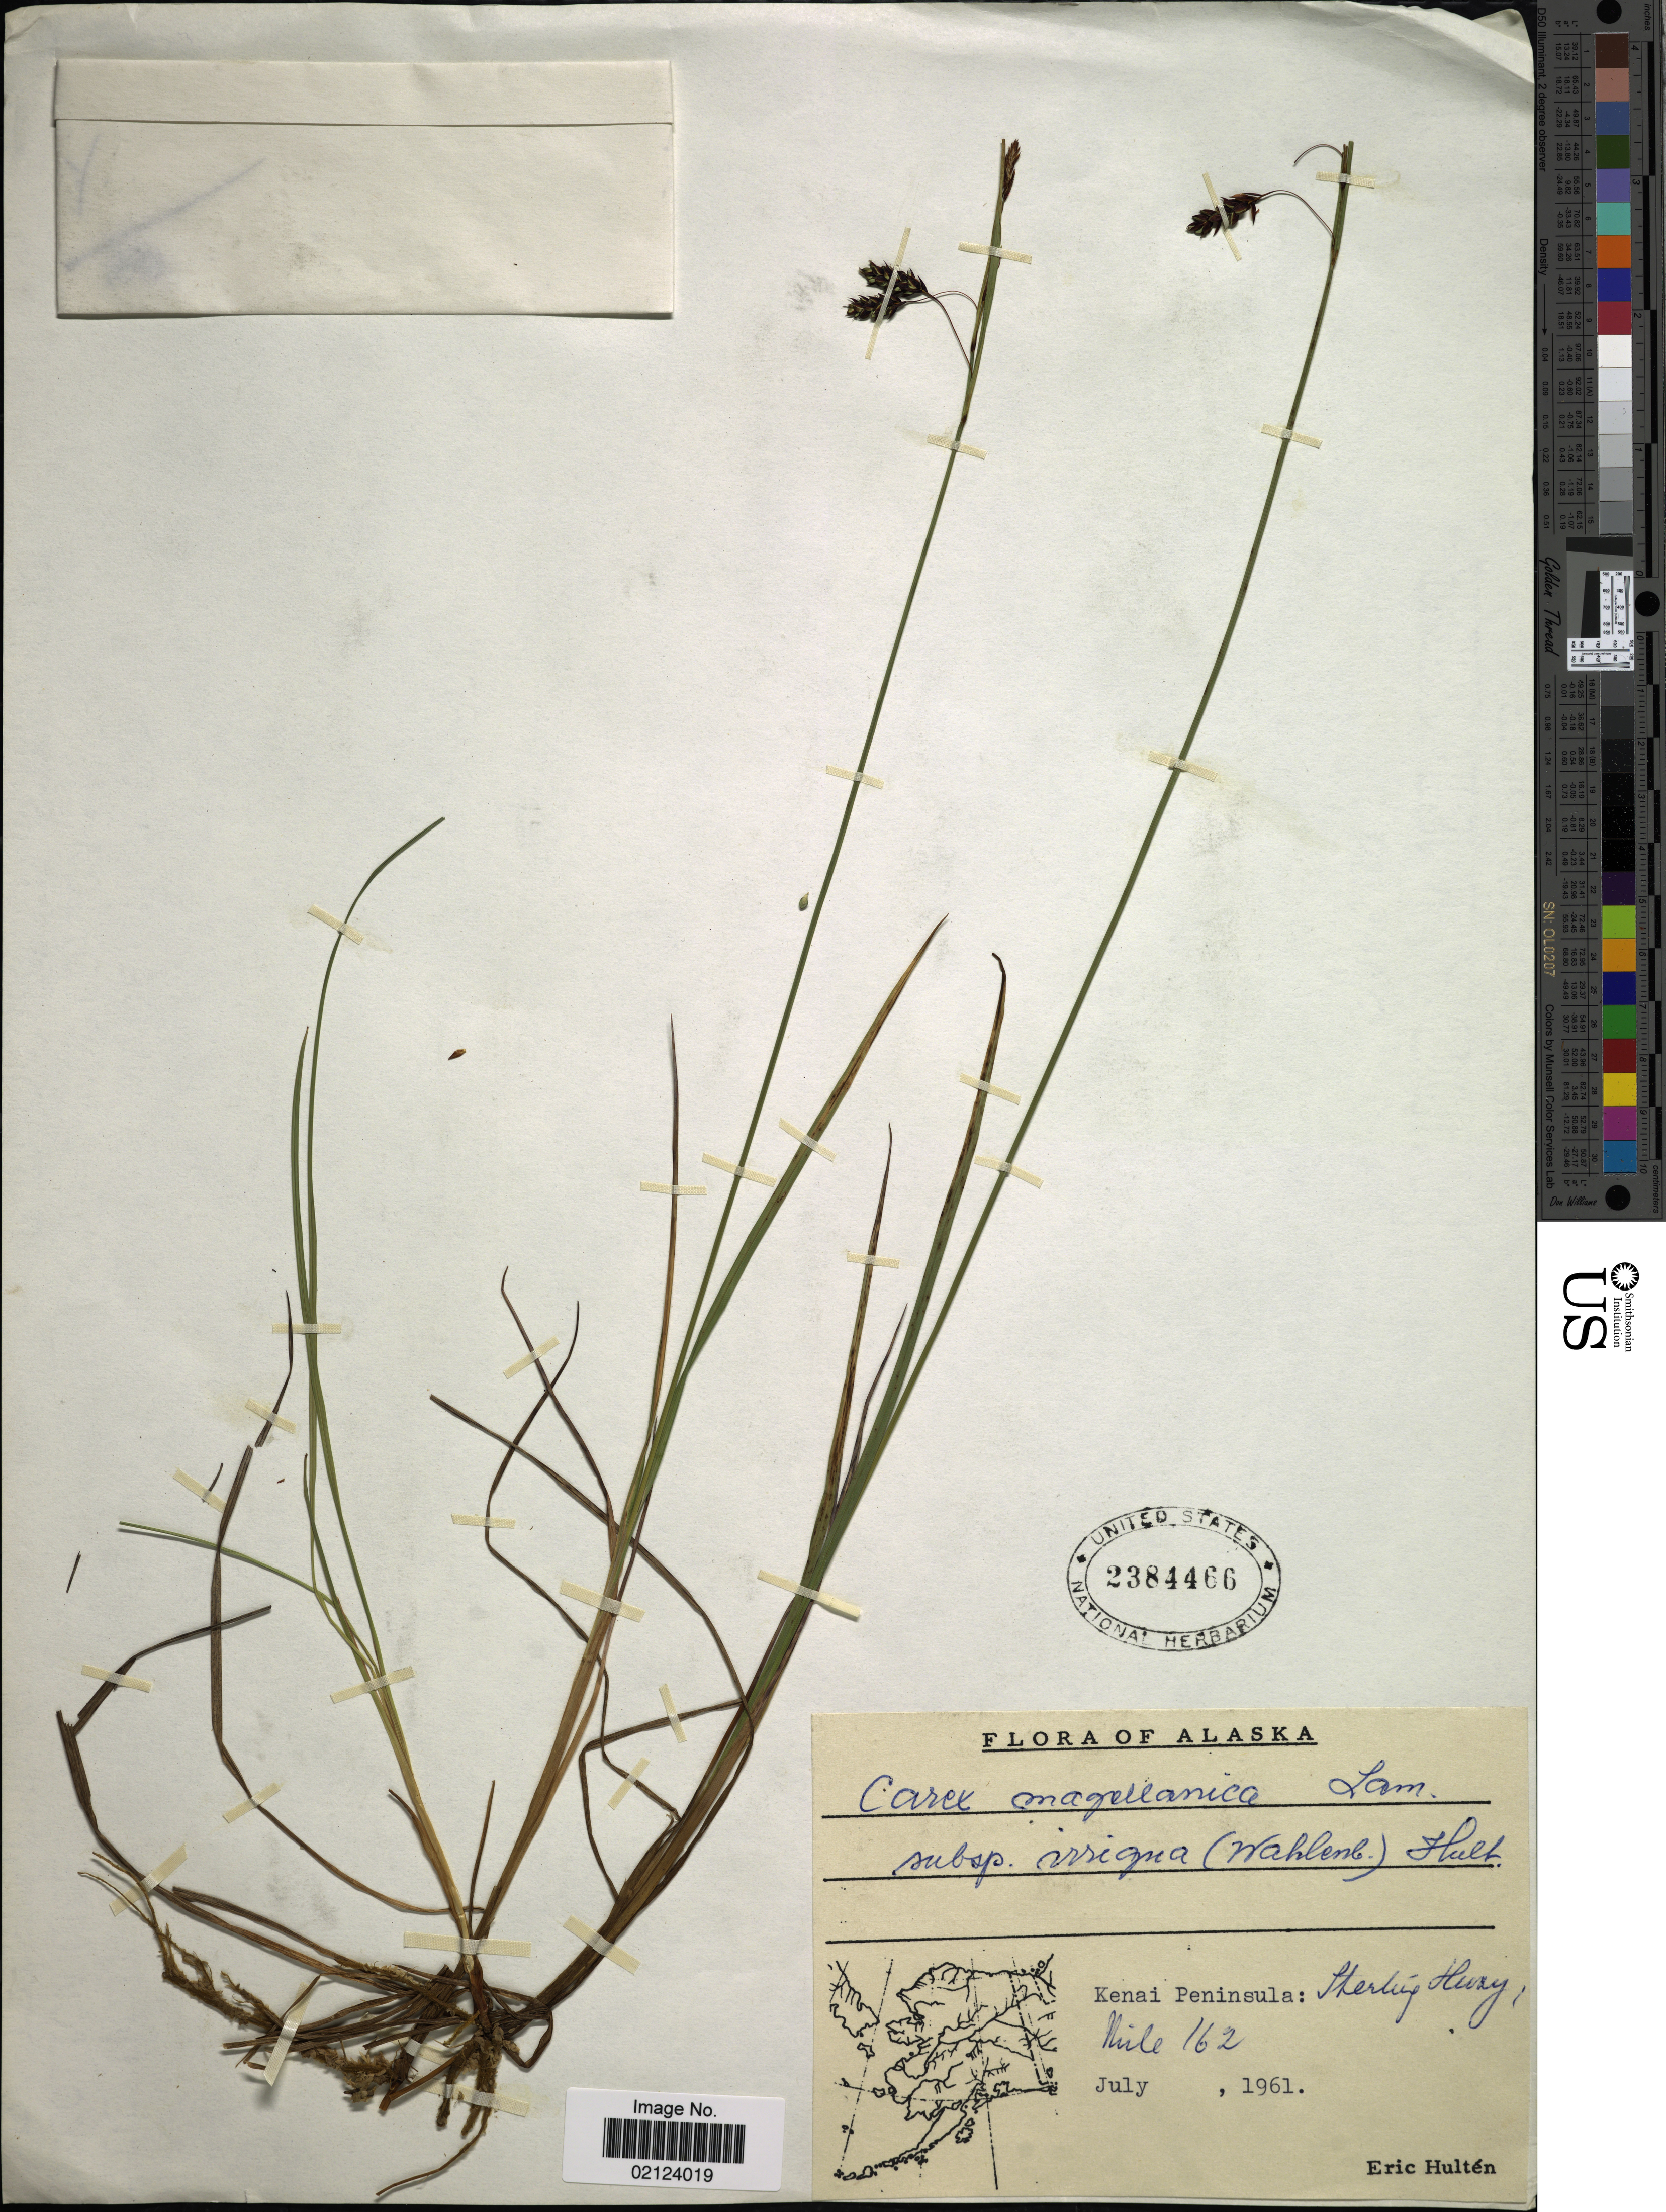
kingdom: Plantae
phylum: Tracheophyta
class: Liliopsida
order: Poales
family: Cyperaceae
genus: Carex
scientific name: Carex magellanica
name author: Lam.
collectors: E. G. Hultén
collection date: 1961-07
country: United States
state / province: Alaska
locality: Kenai Peninsula: Sherling Hwy, Mile 162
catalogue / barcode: US 2384466